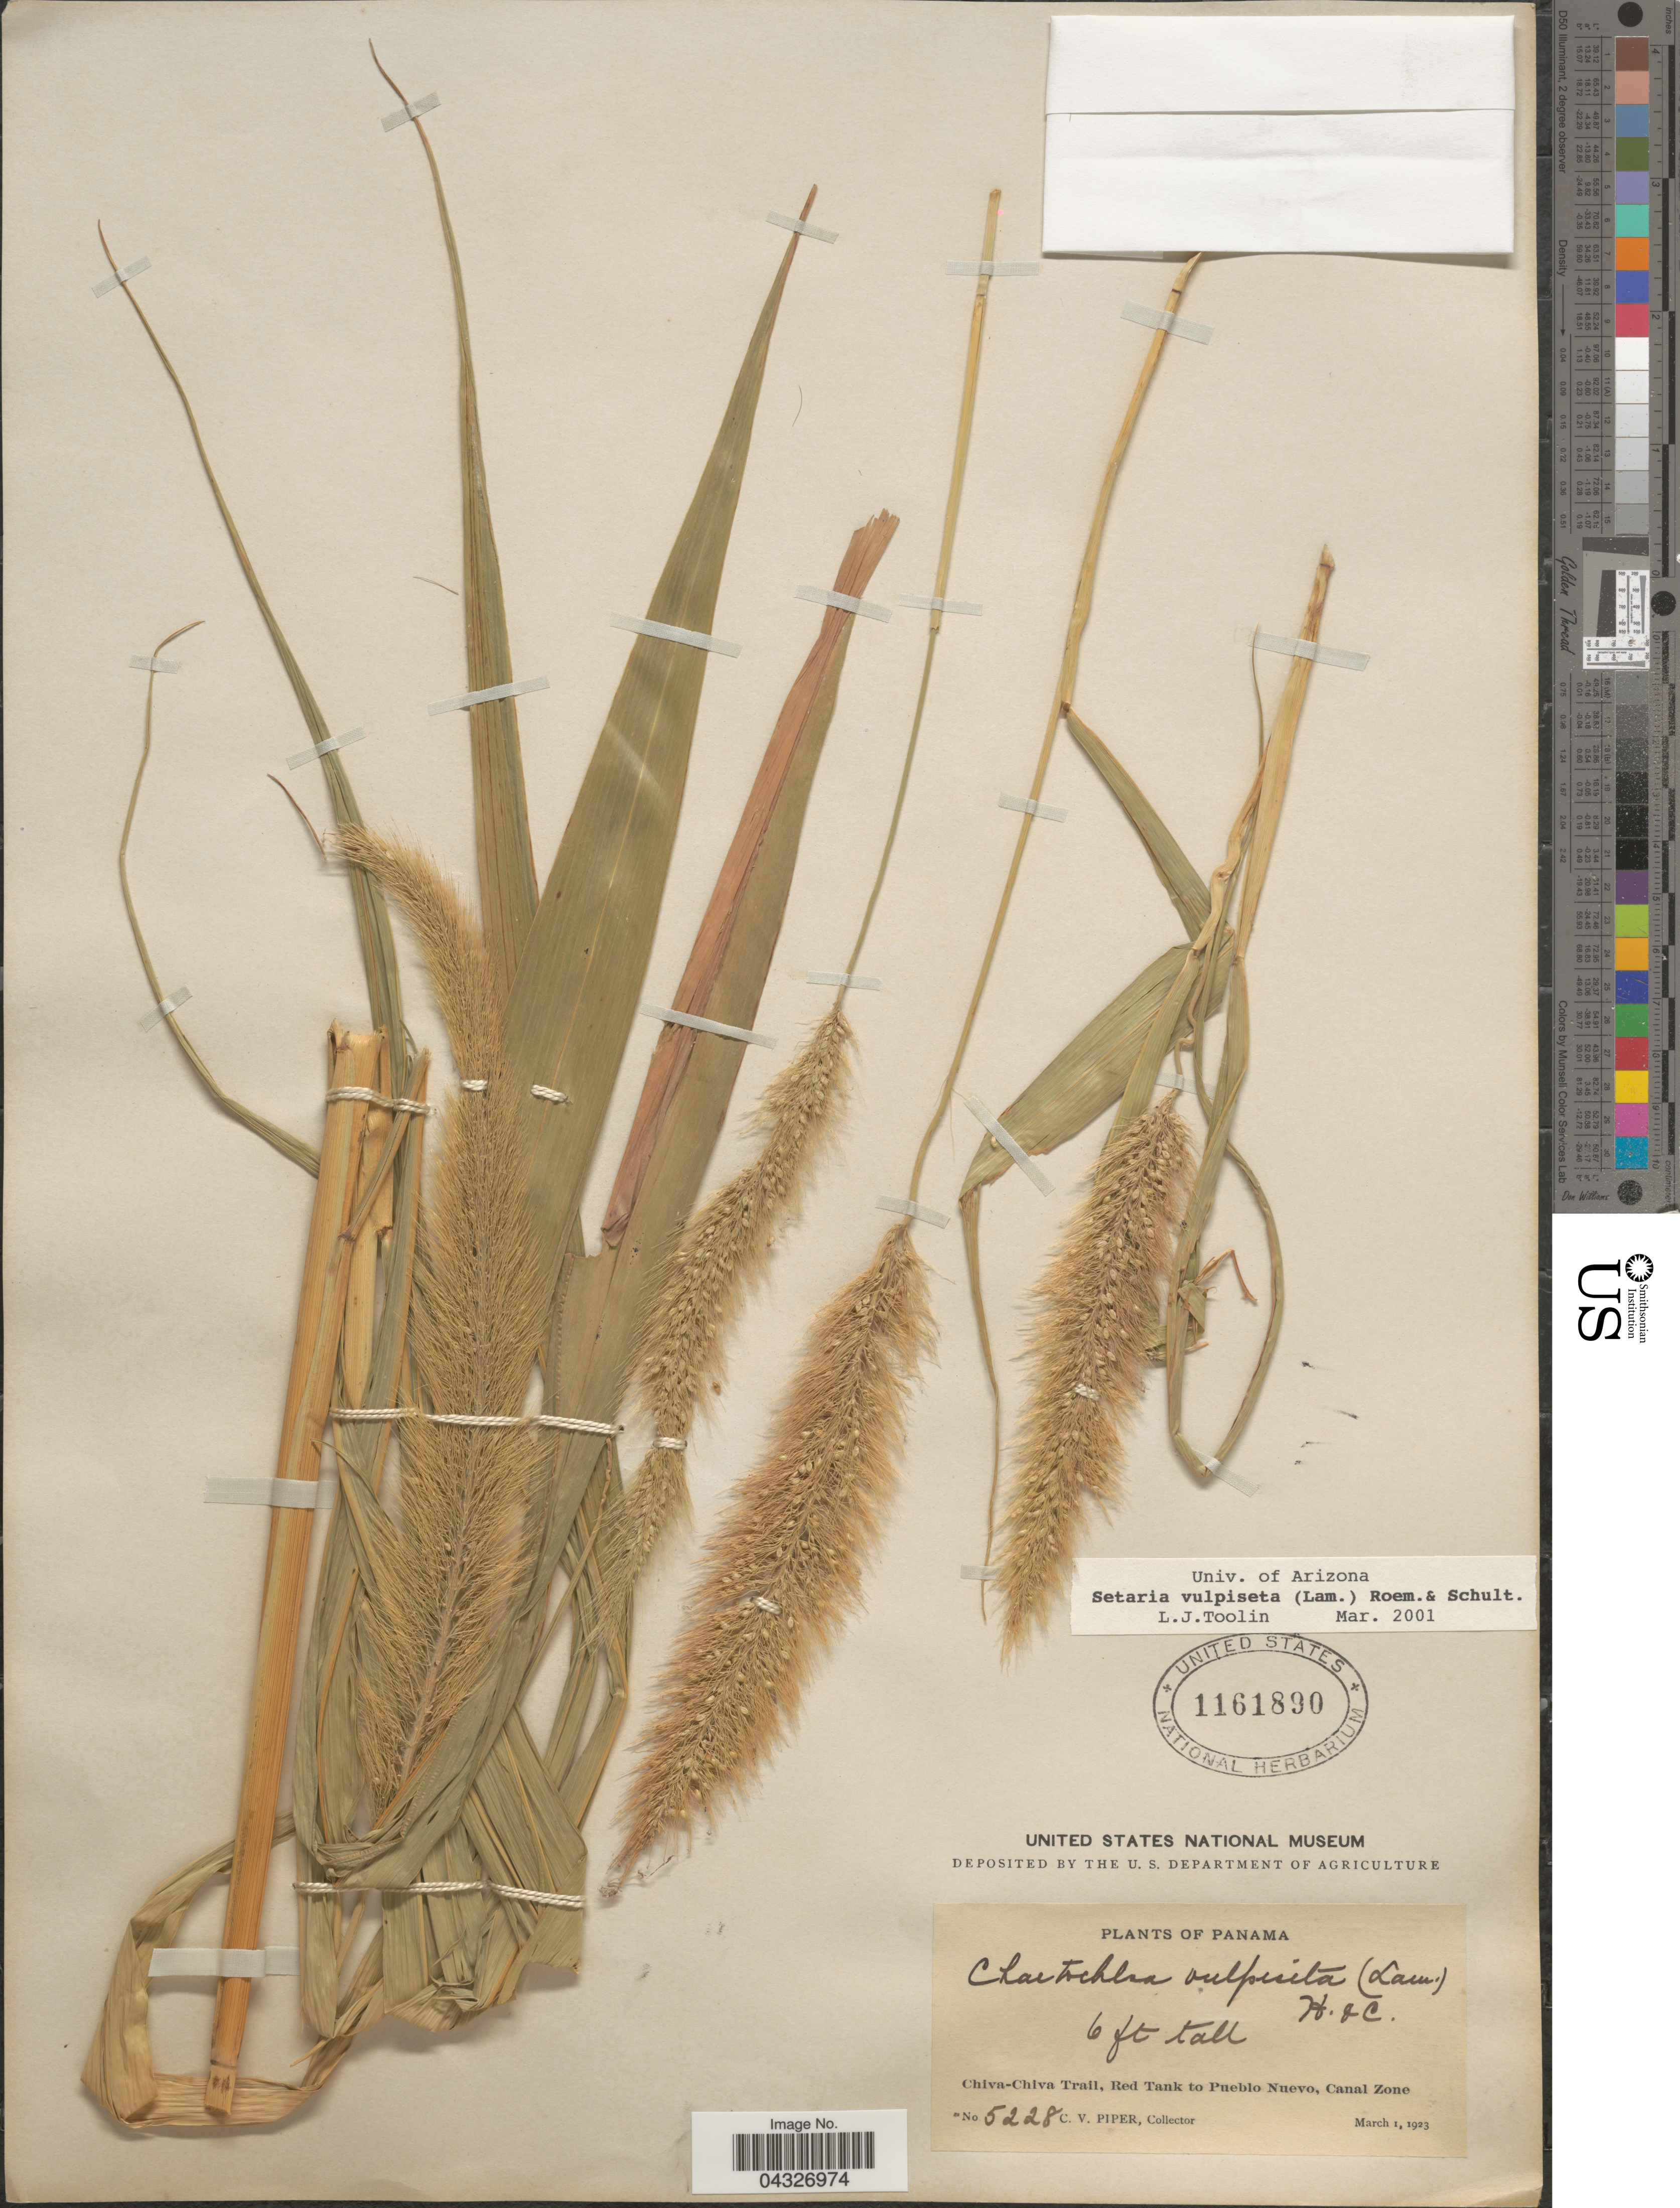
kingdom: Plantae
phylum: Tracheophyta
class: Liliopsida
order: Poales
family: Poaceae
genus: Setaria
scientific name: Setaria vulpiseta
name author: (Lam.) Roem. & Schult.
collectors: C. V. Piper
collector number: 5228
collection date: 1923-03-01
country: Panama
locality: Chiva-Chiva Trail, Red Tank to Pueblo Nuevo, Canal Zone.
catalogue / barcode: US 1161890